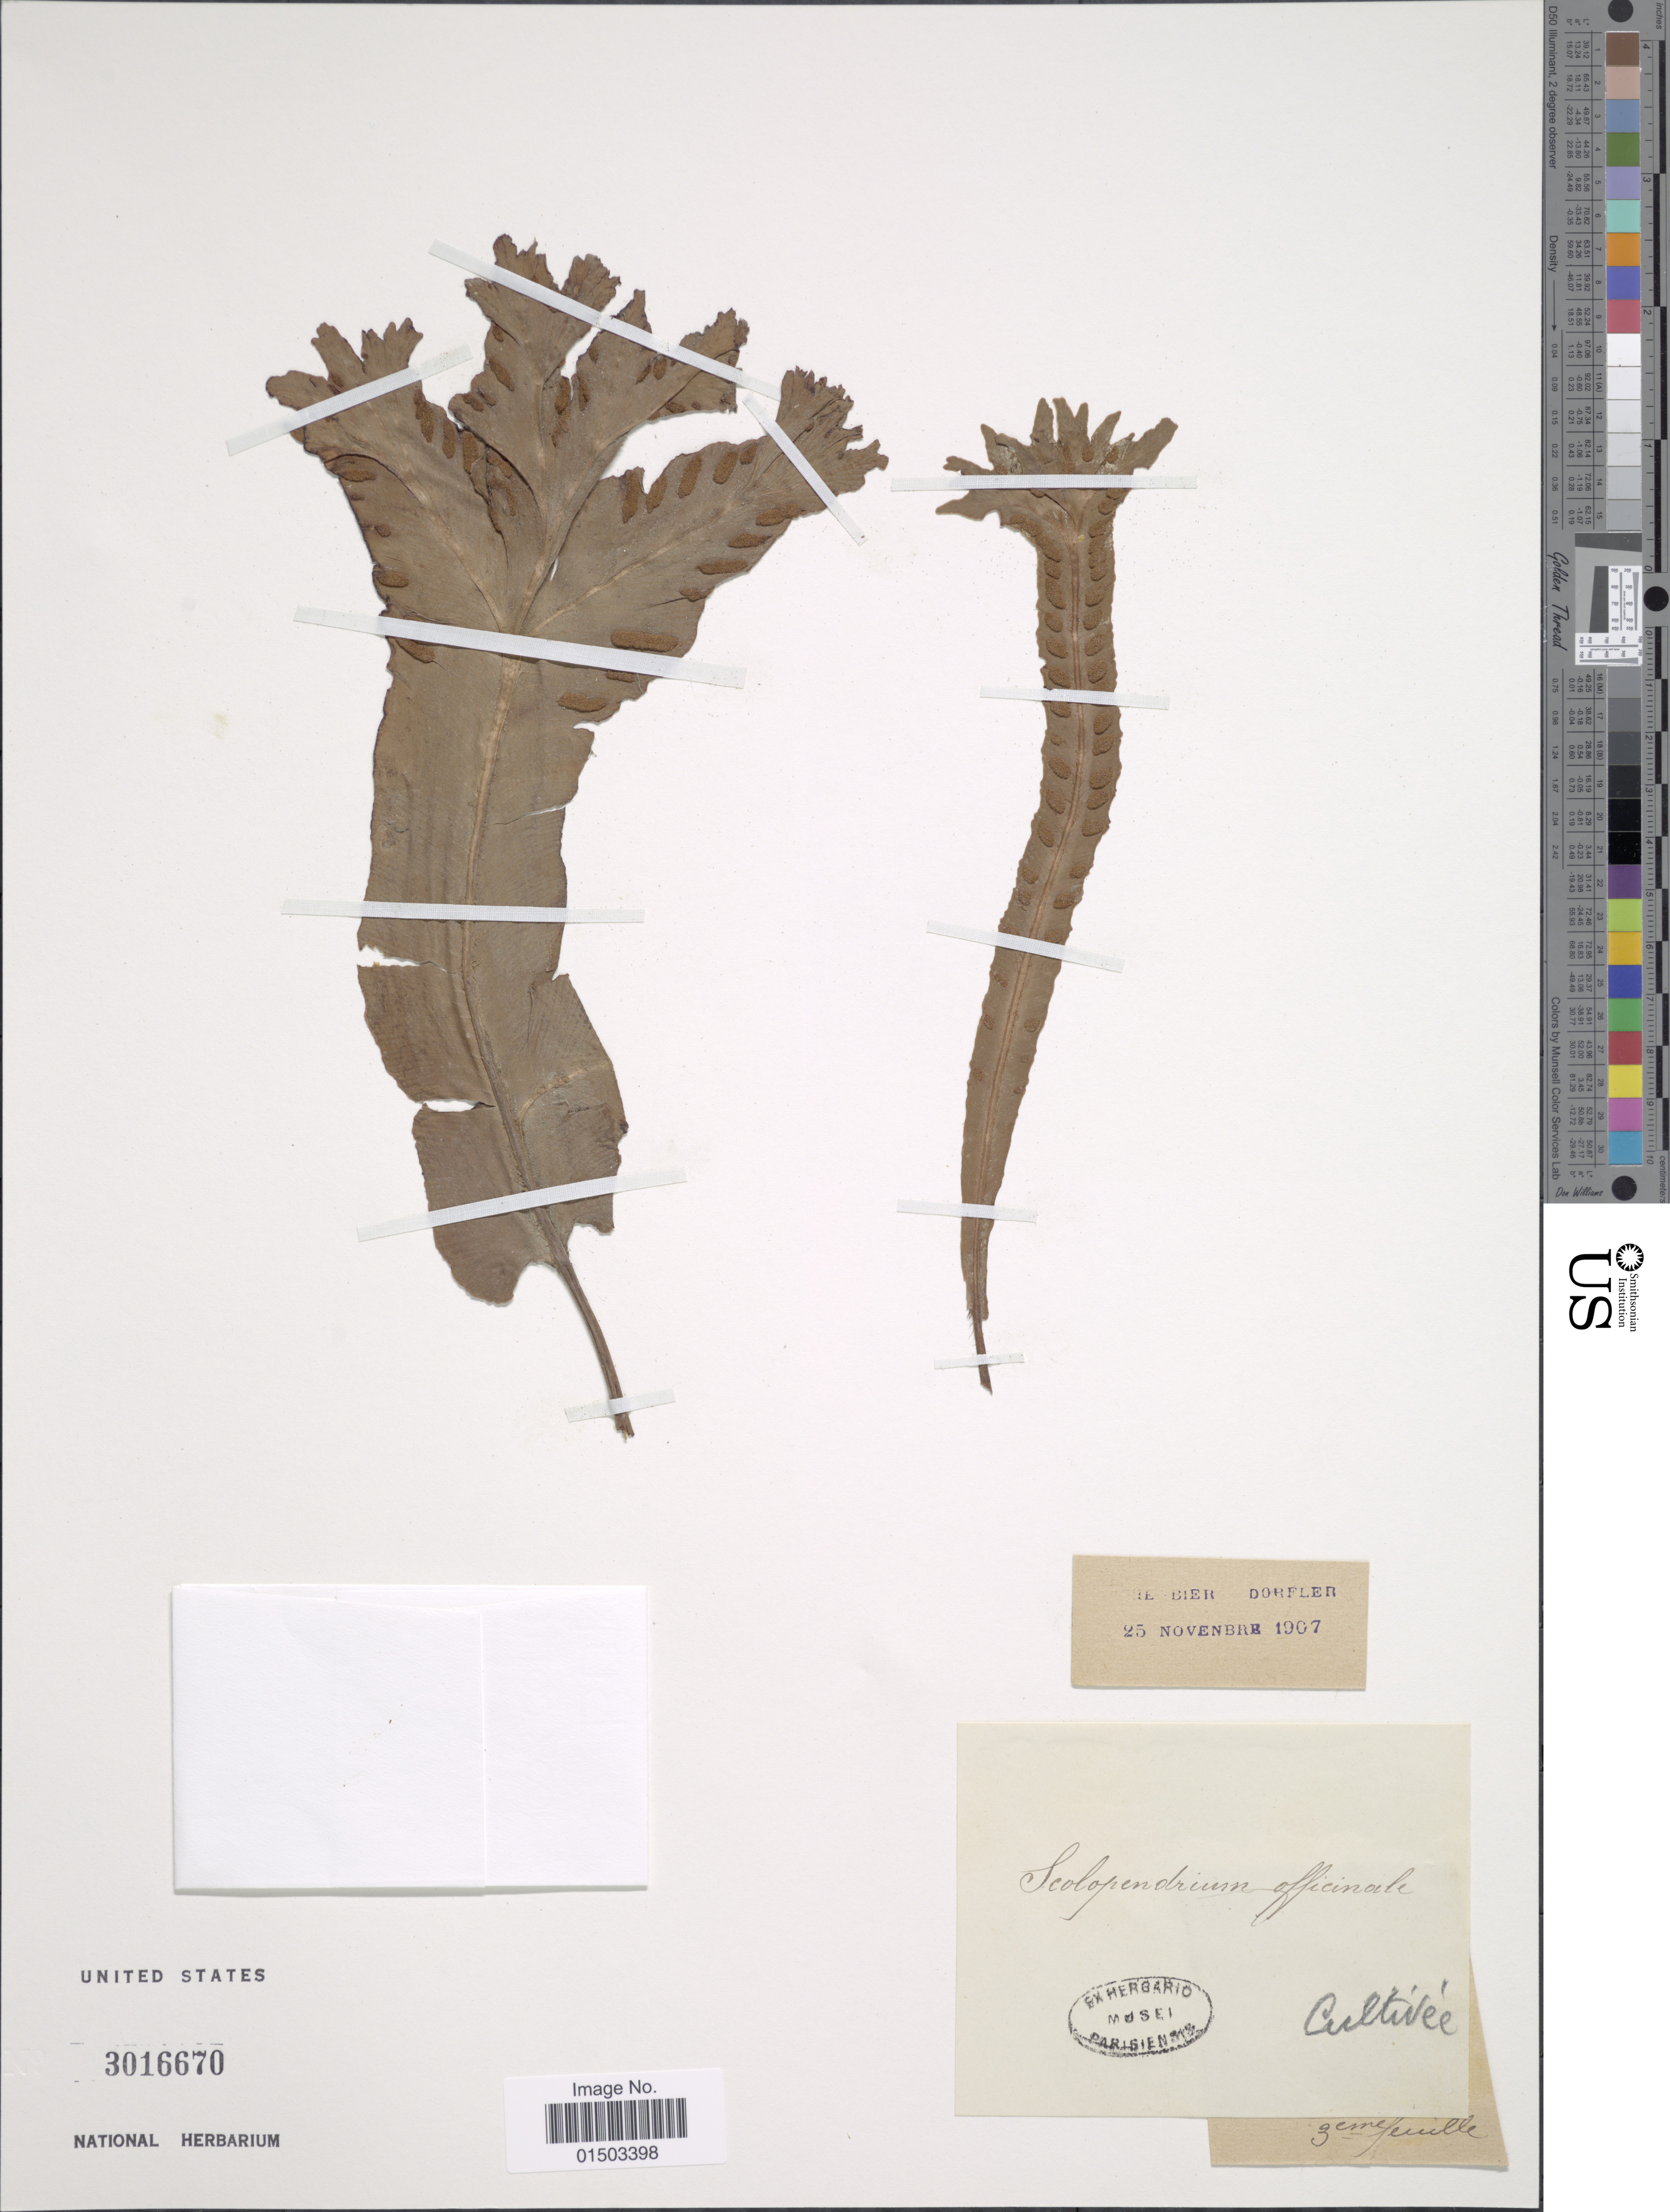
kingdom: Plantae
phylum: Tracheophyta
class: Polypodiopsida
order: Polypodiales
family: Aspleniaceae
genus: Hymenasplenium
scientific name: Hymenasplenium sp.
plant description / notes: cultivee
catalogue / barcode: US 3016670